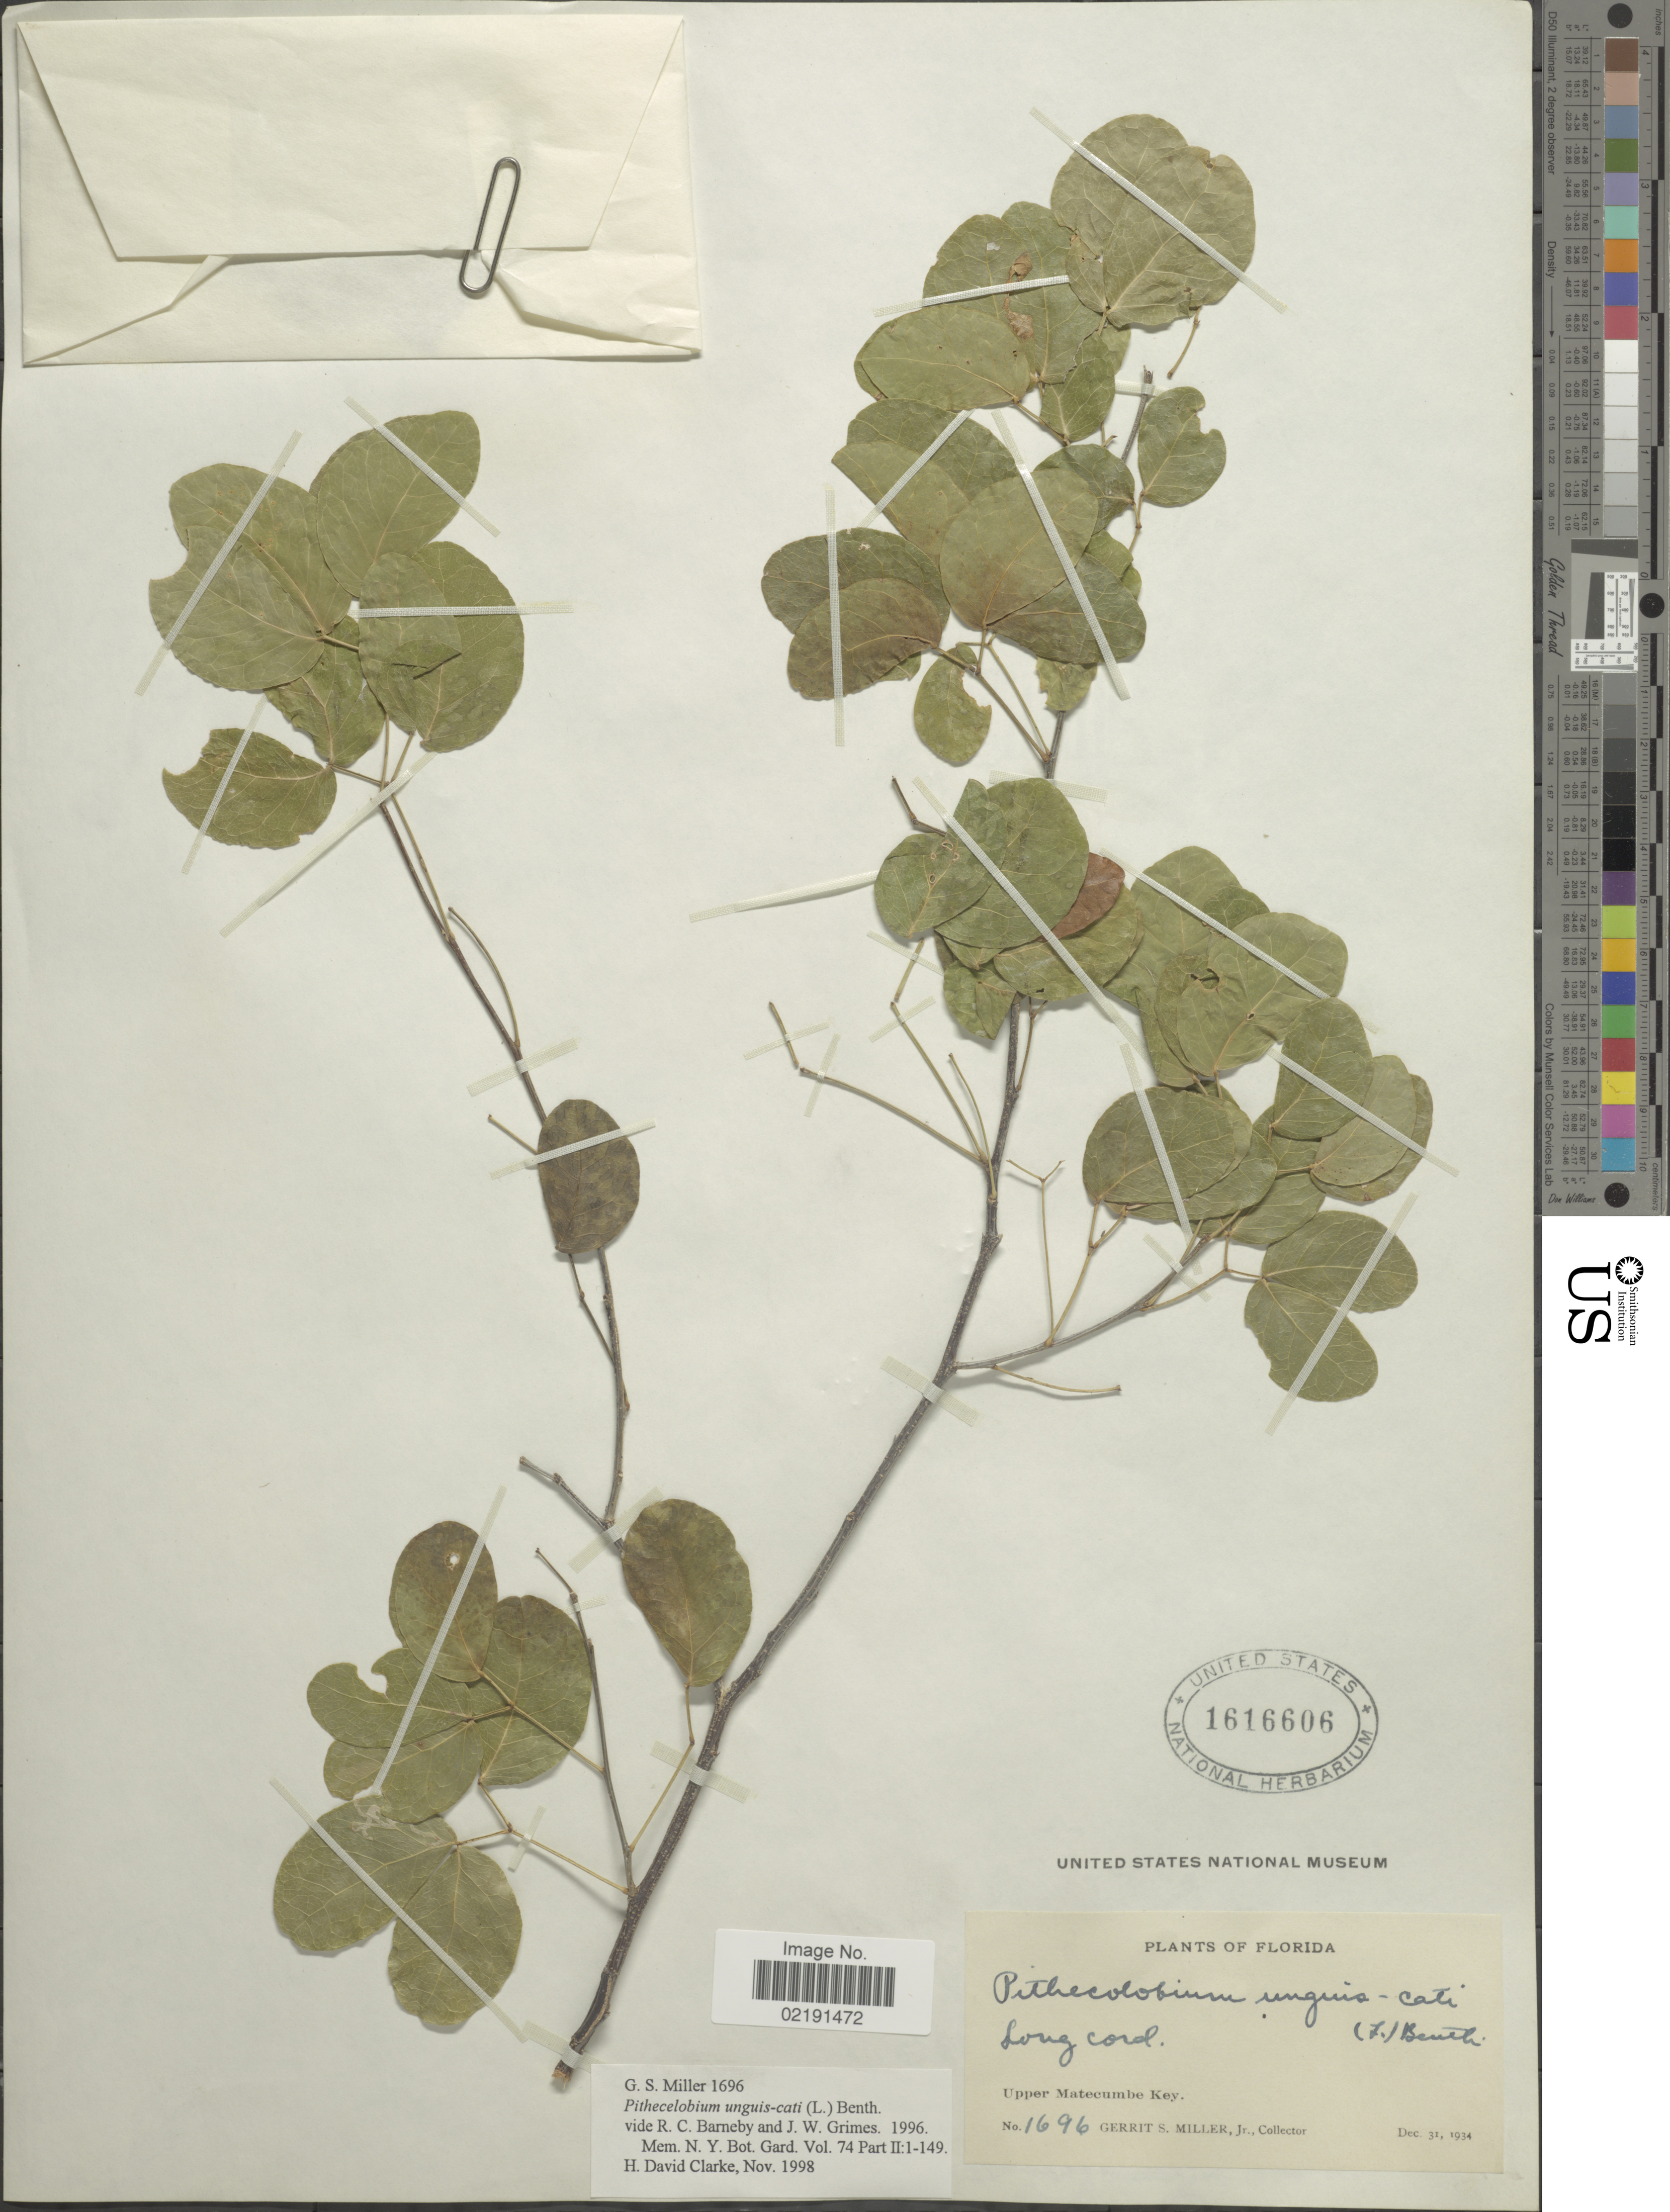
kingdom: Plantae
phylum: Tracheophyta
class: Magnoliopsida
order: Fabales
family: Fabaceae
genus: Pithecellobium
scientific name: Pithecellobium unguis-cati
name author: (L.) Benth.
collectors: G. S. Miller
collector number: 1696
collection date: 1934-12-31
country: United States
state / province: Florida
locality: Upper Matecumbe Key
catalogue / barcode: US 1616606